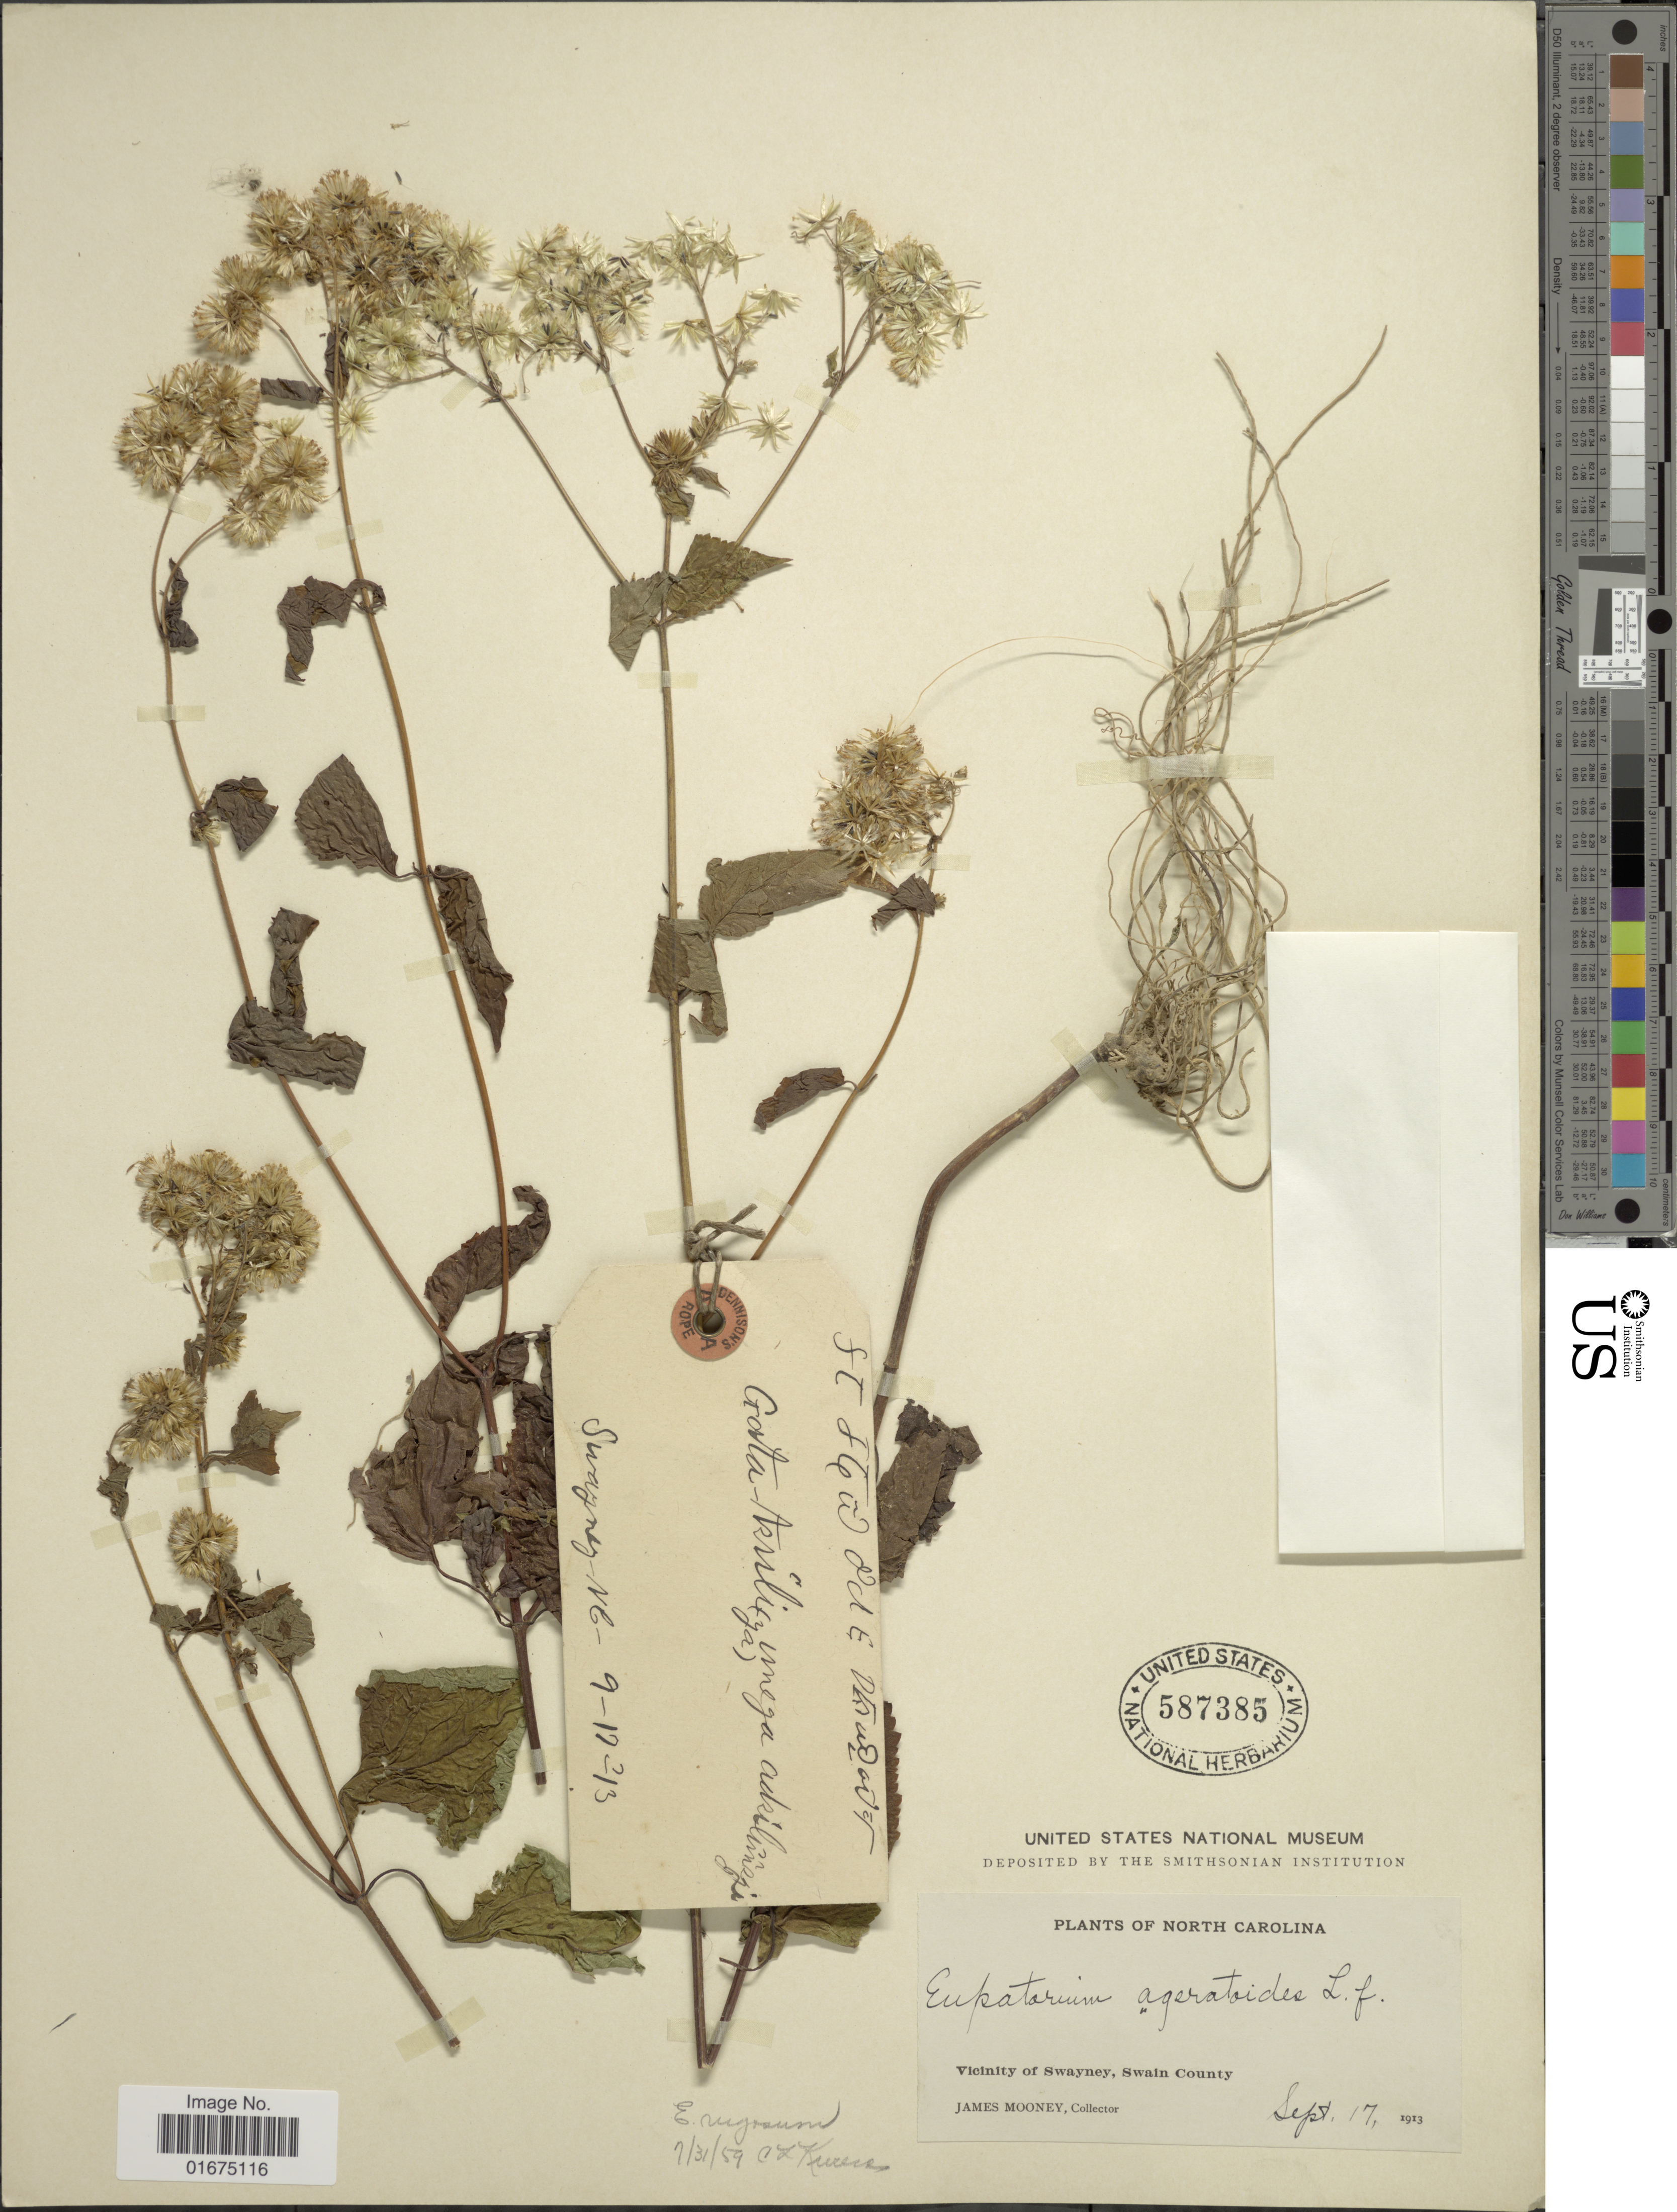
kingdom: Plantae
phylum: Tracheophyta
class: Magnoliopsida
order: Asterales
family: Asteraceae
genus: Ageratina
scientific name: Ageratina altissima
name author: (L.) R.M. King & H. Rob.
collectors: J. Mooney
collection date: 1913-09-17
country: United States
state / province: North Carolina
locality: Vicinity of Swayney, Swain County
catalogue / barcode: US 587385